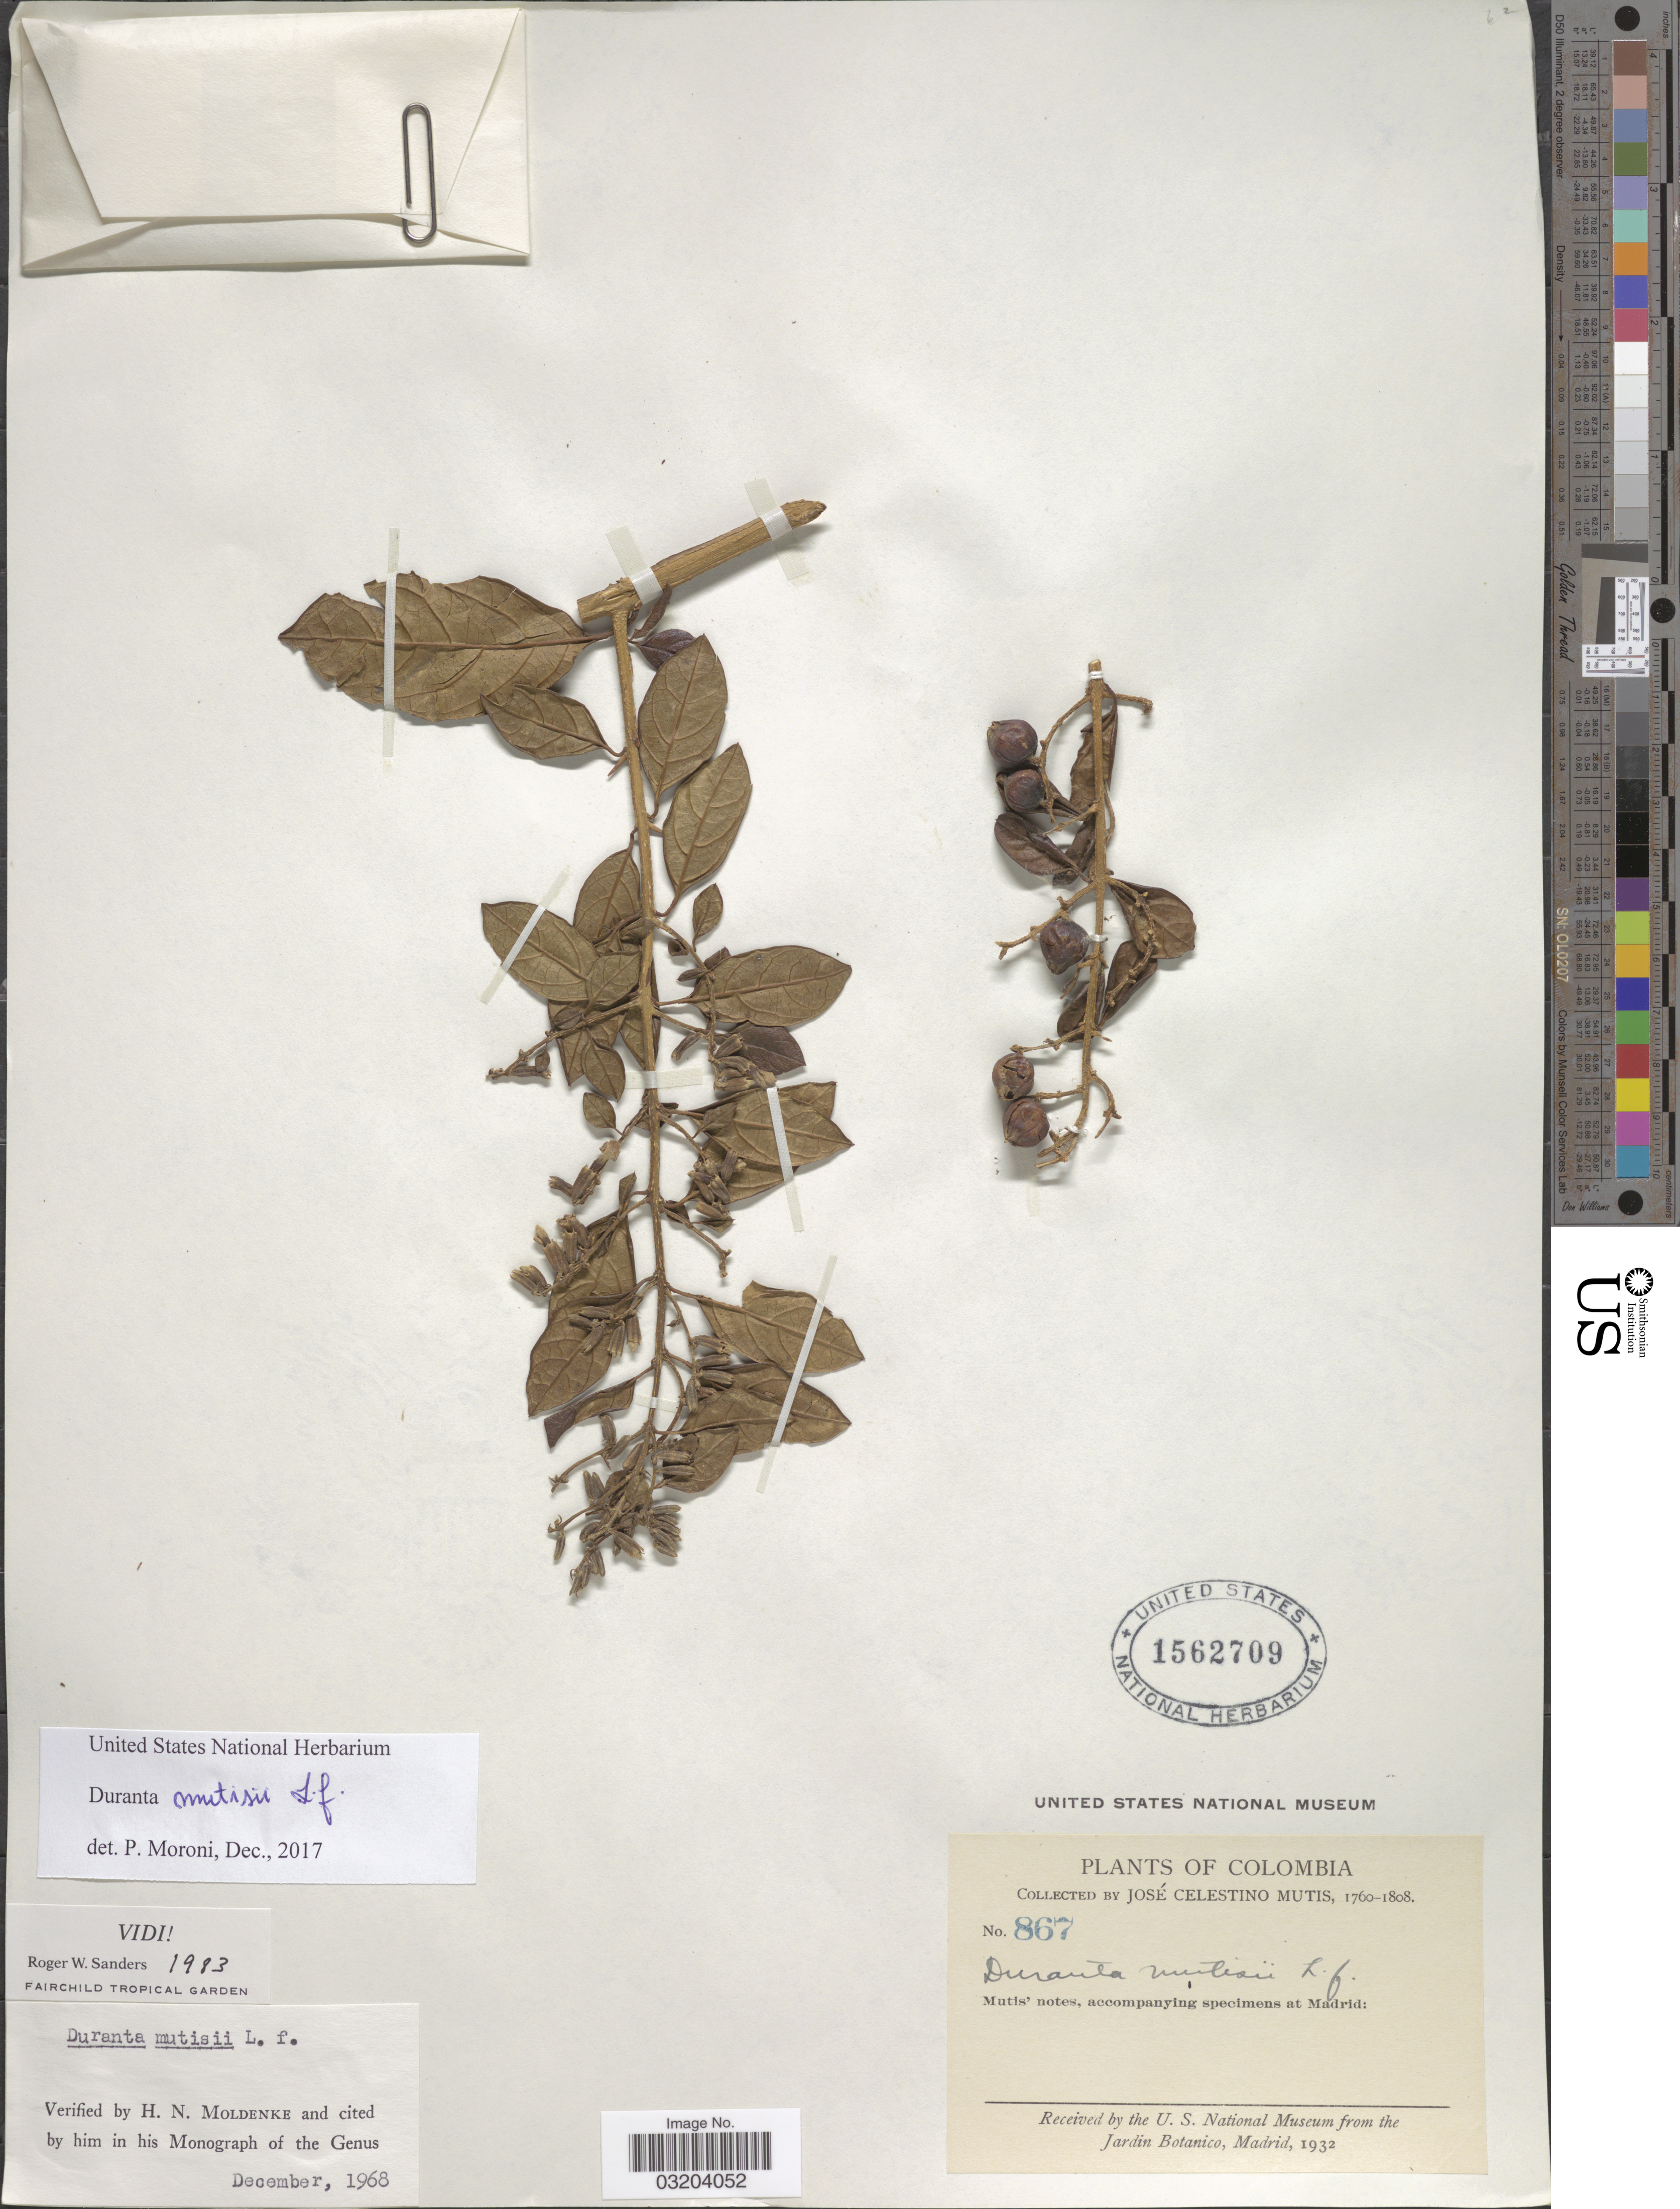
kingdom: Plantae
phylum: Tracheophyta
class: Magnoliopsida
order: Lamiales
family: Verbenaceae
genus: Duranta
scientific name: Duranta mutisii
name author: L. f.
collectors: J. C. B. Mutis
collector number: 867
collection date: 1760/1808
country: Colombia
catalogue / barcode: US 1562709